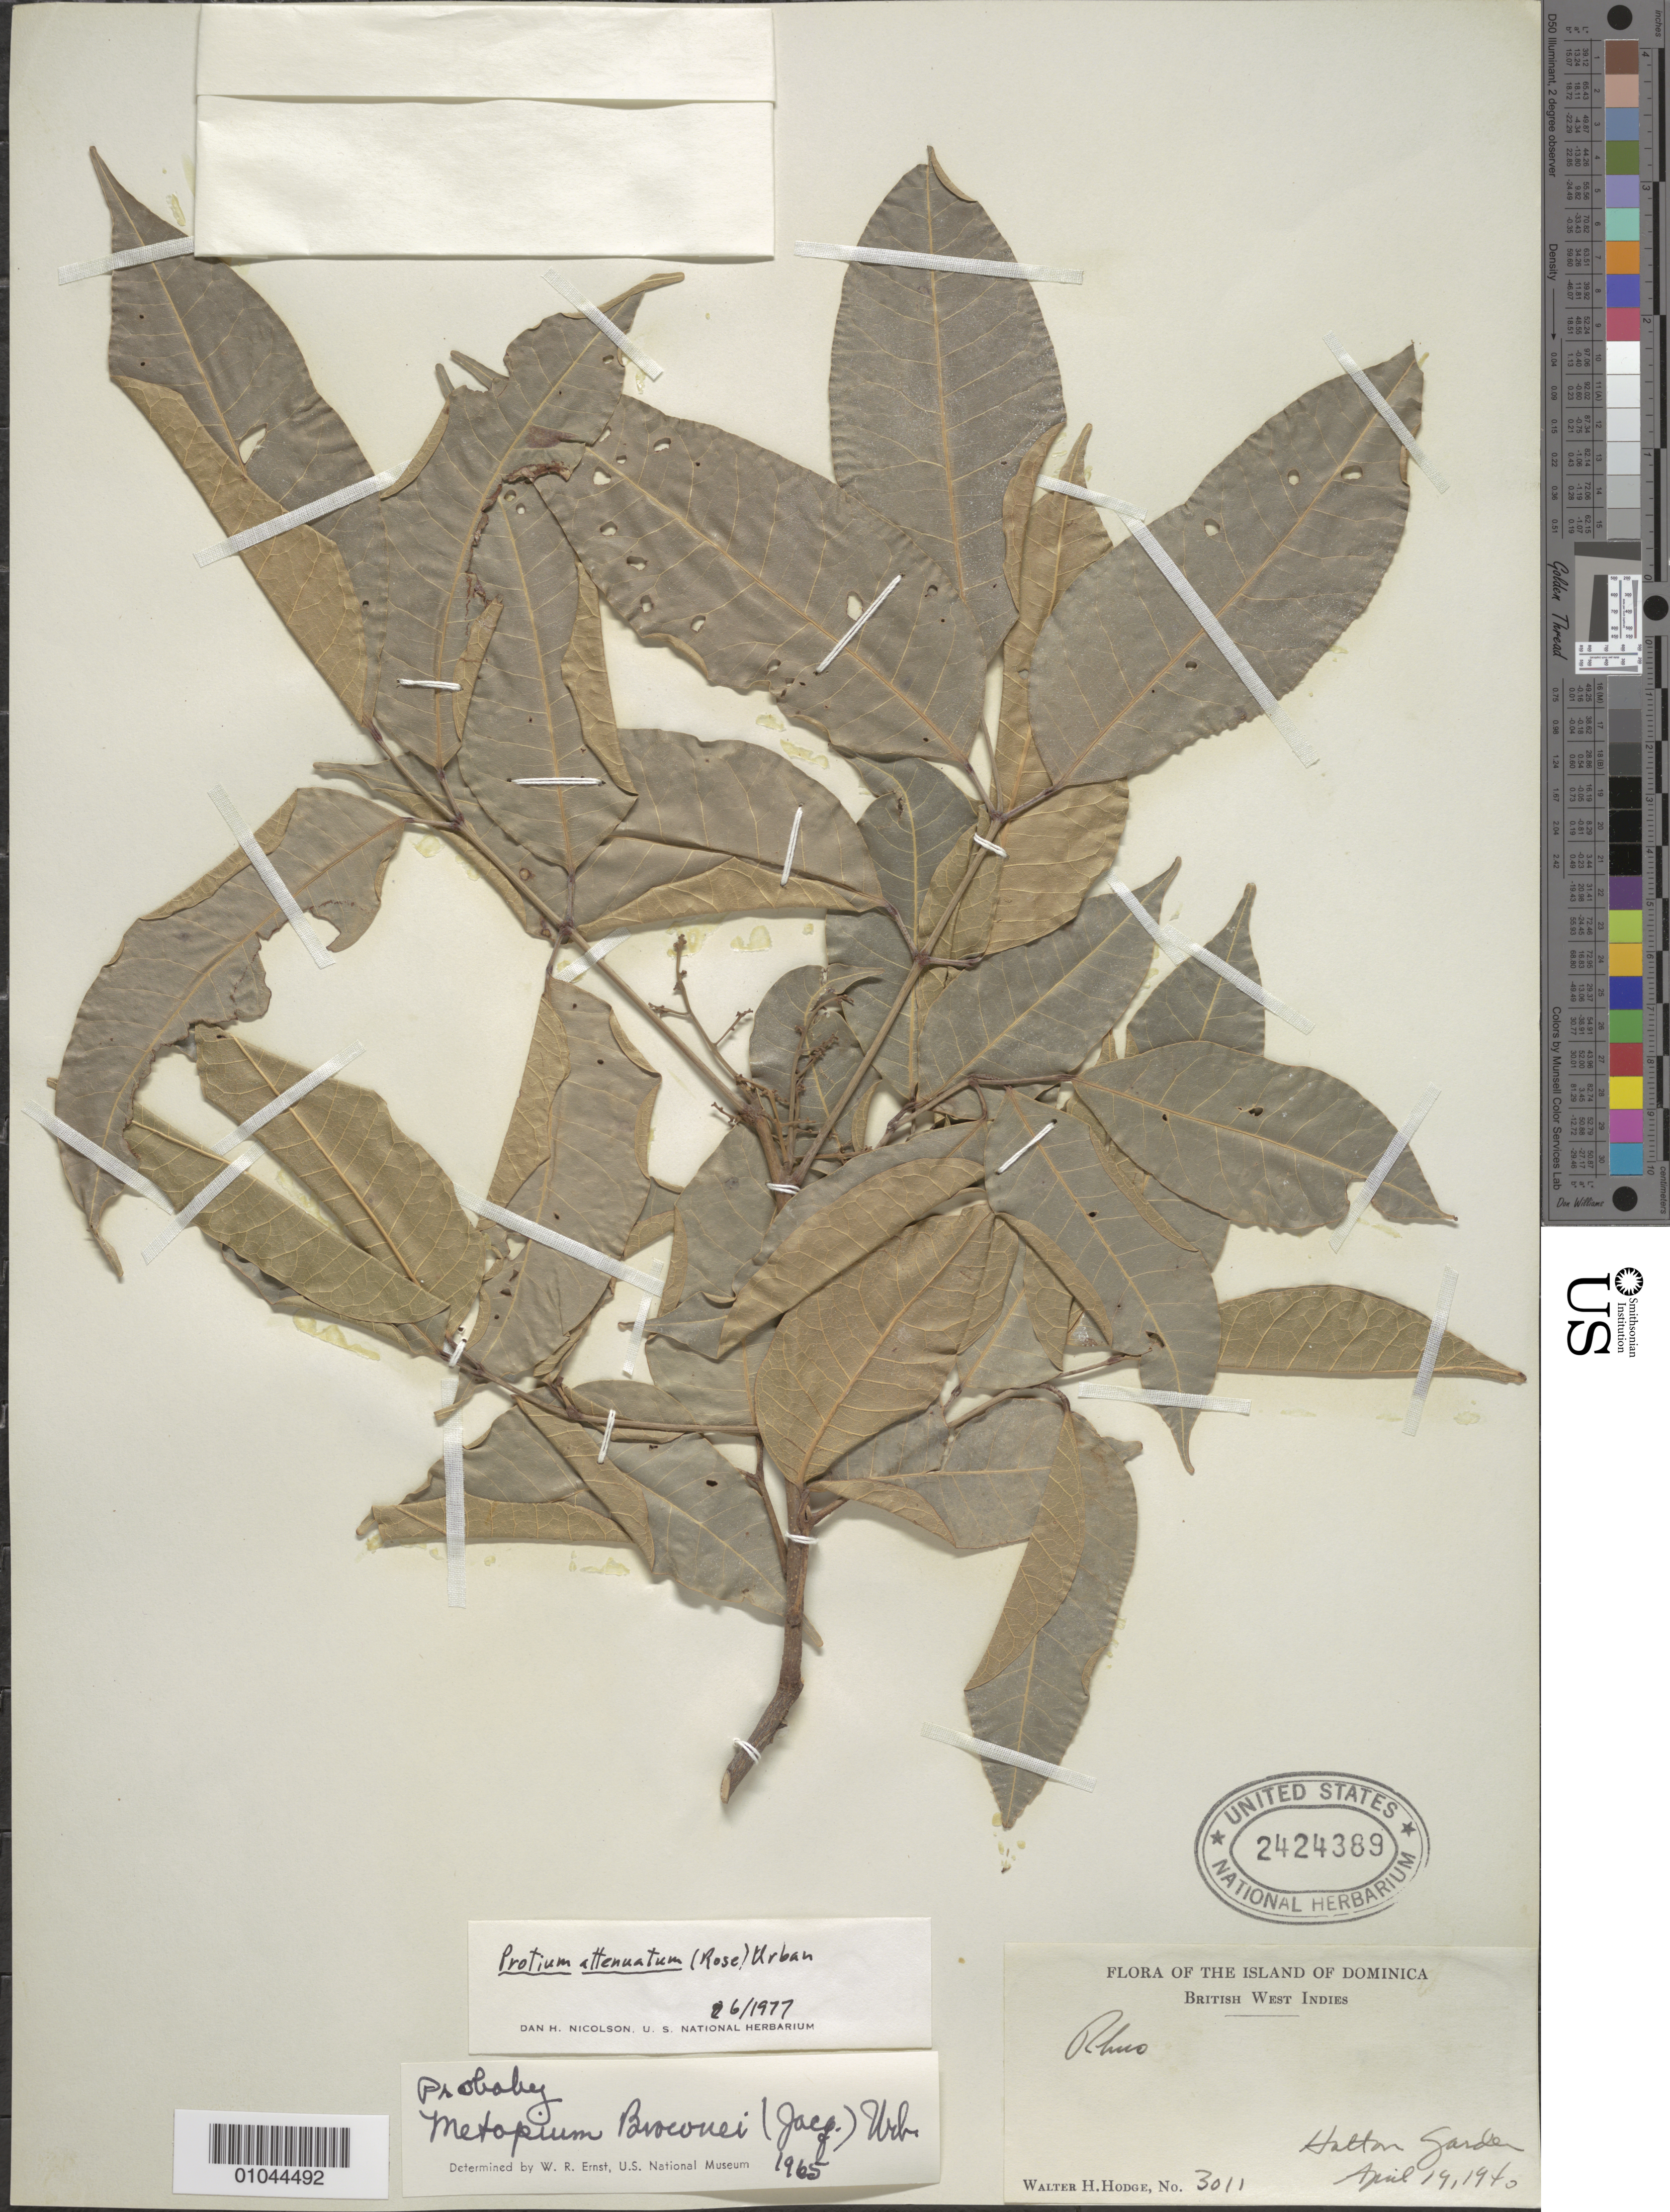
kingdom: Plantae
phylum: Tracheophyta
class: Magnoliopsida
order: Sapindales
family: Burseraceae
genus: Protium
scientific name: Protium attenuatum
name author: Urb.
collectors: W. Hodge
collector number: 3011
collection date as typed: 19 Apr 1940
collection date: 1940-04-19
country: Dominica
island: Dominica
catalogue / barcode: US 2424389